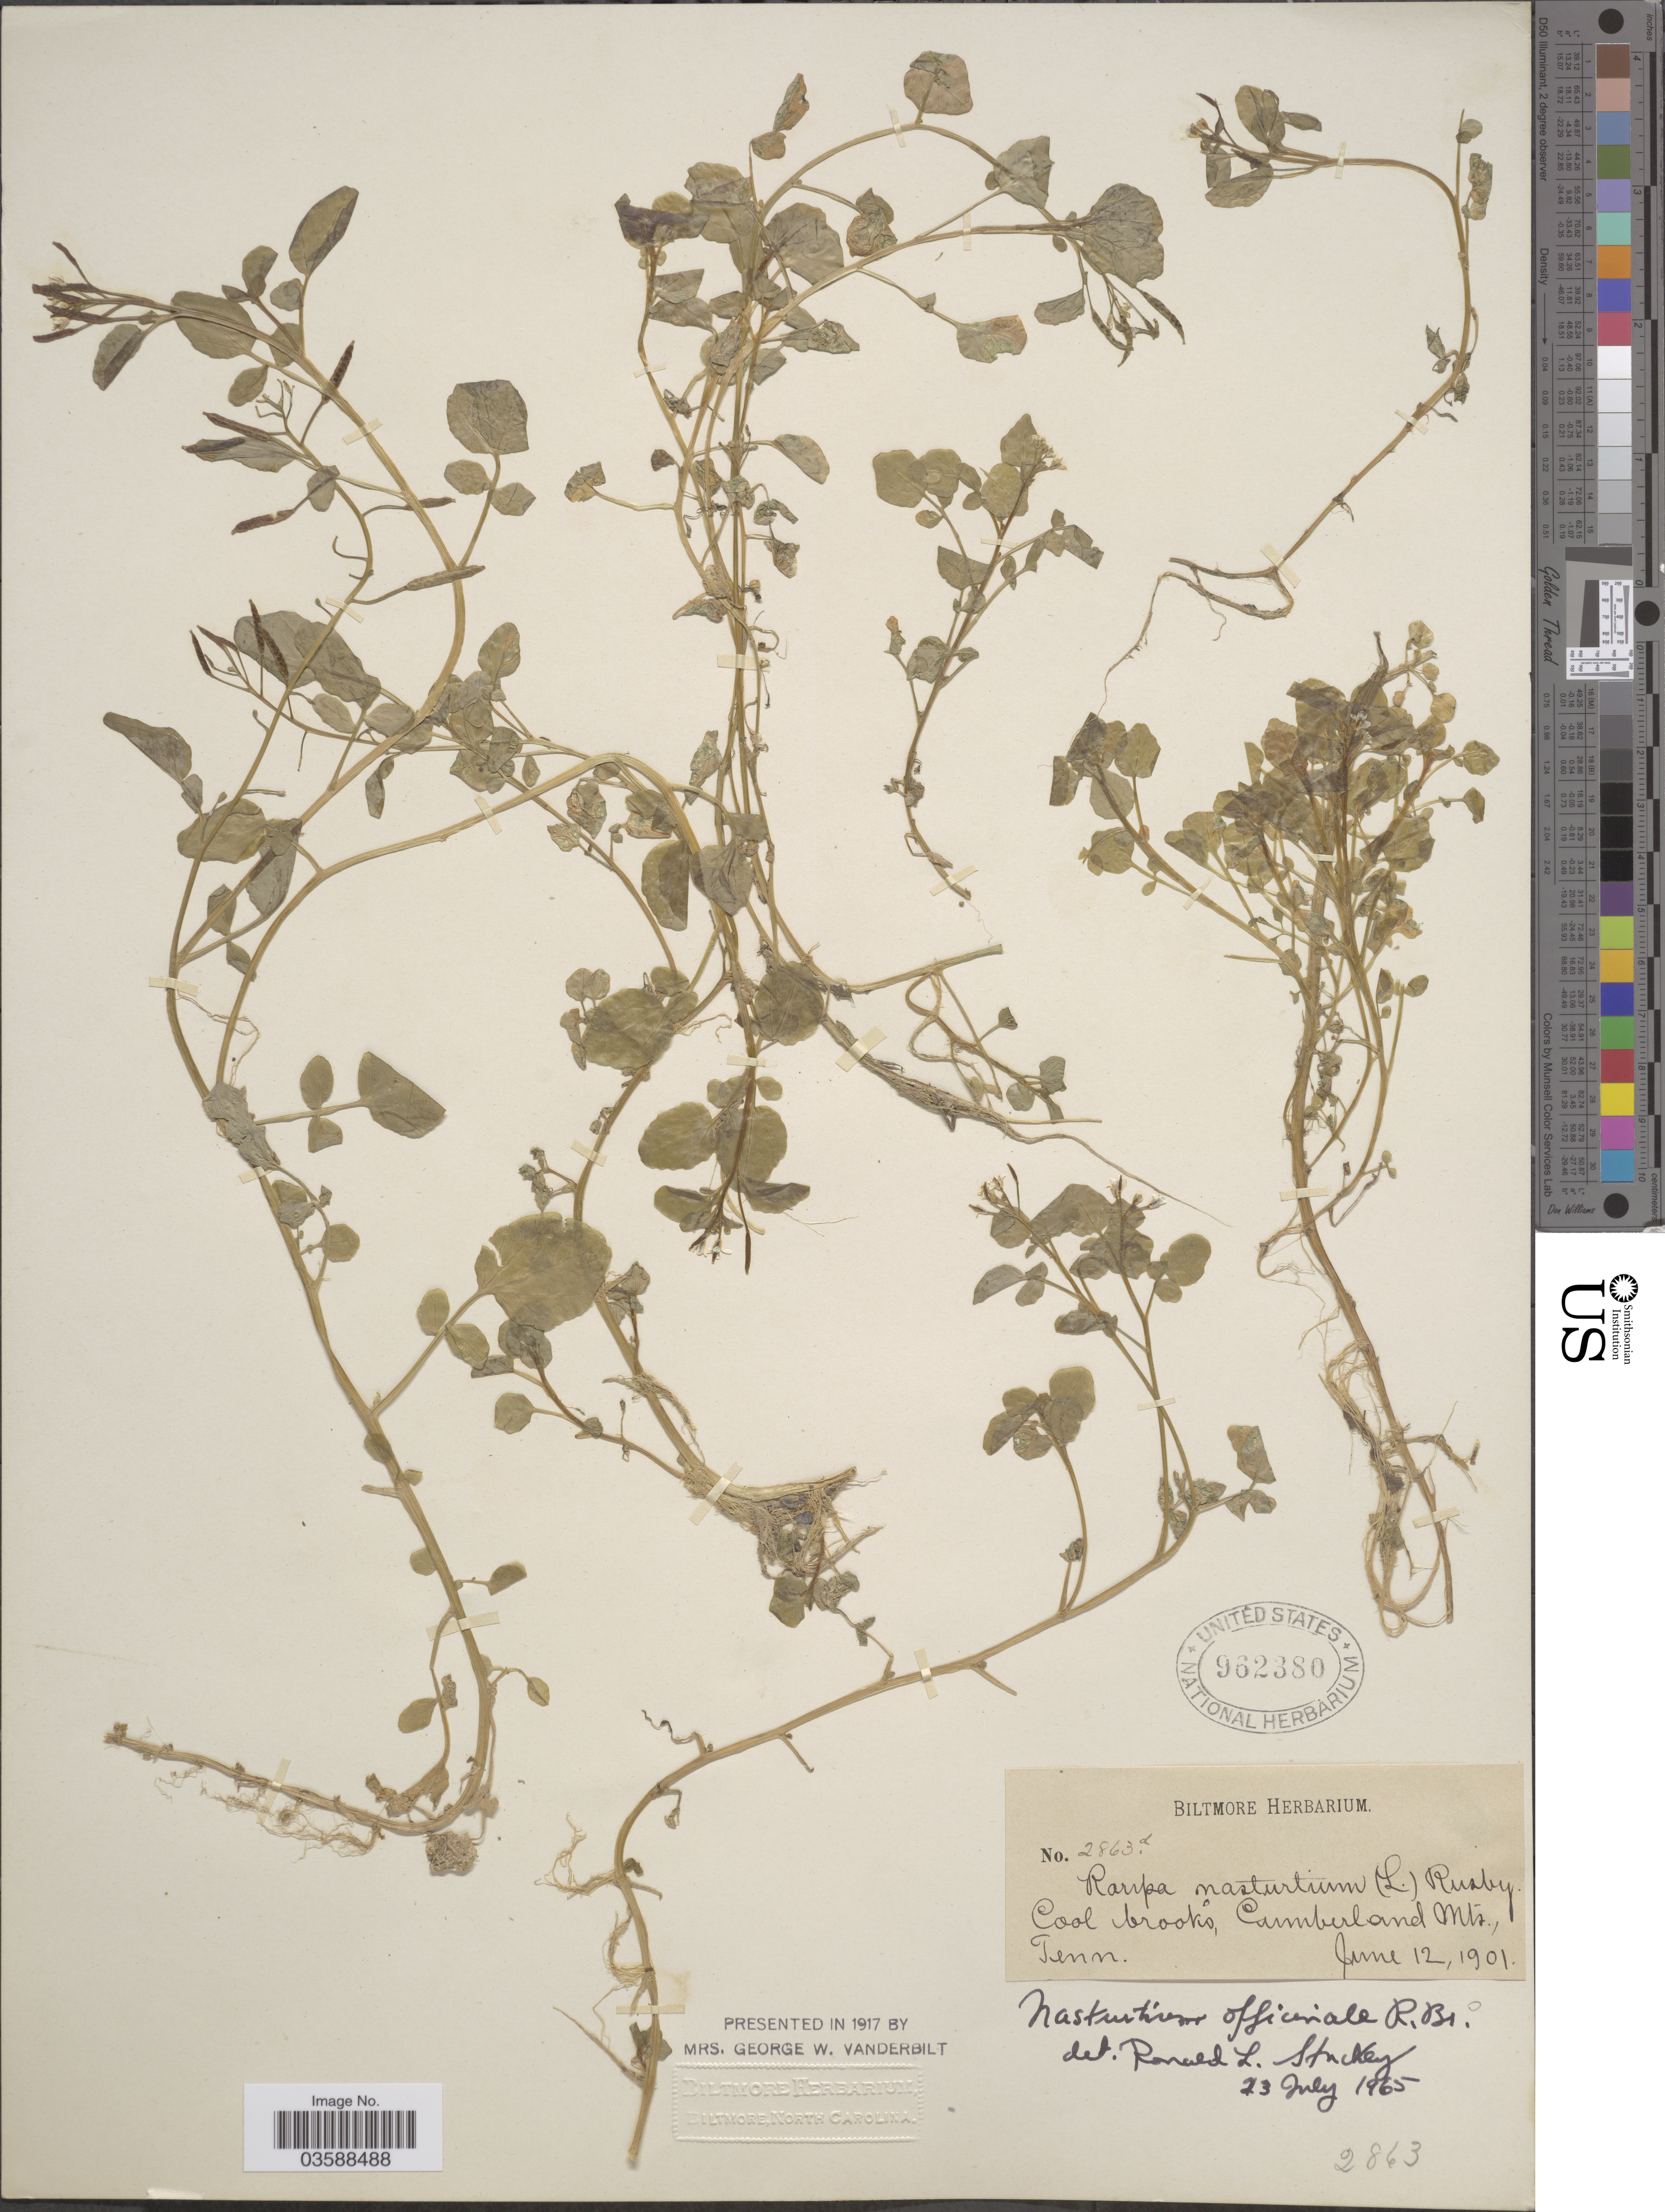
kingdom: Plantae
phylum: Tracheophyta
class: Magnoliopsida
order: Brassicales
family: Brassicaceae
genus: Nasturtium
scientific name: Nasturtium officinale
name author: R. Br.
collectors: ex herb. Biltmore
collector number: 2863d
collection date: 1901-06-12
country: United States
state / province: Tennessee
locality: Cool brooks, Cumberland Mts.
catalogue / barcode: US 962380